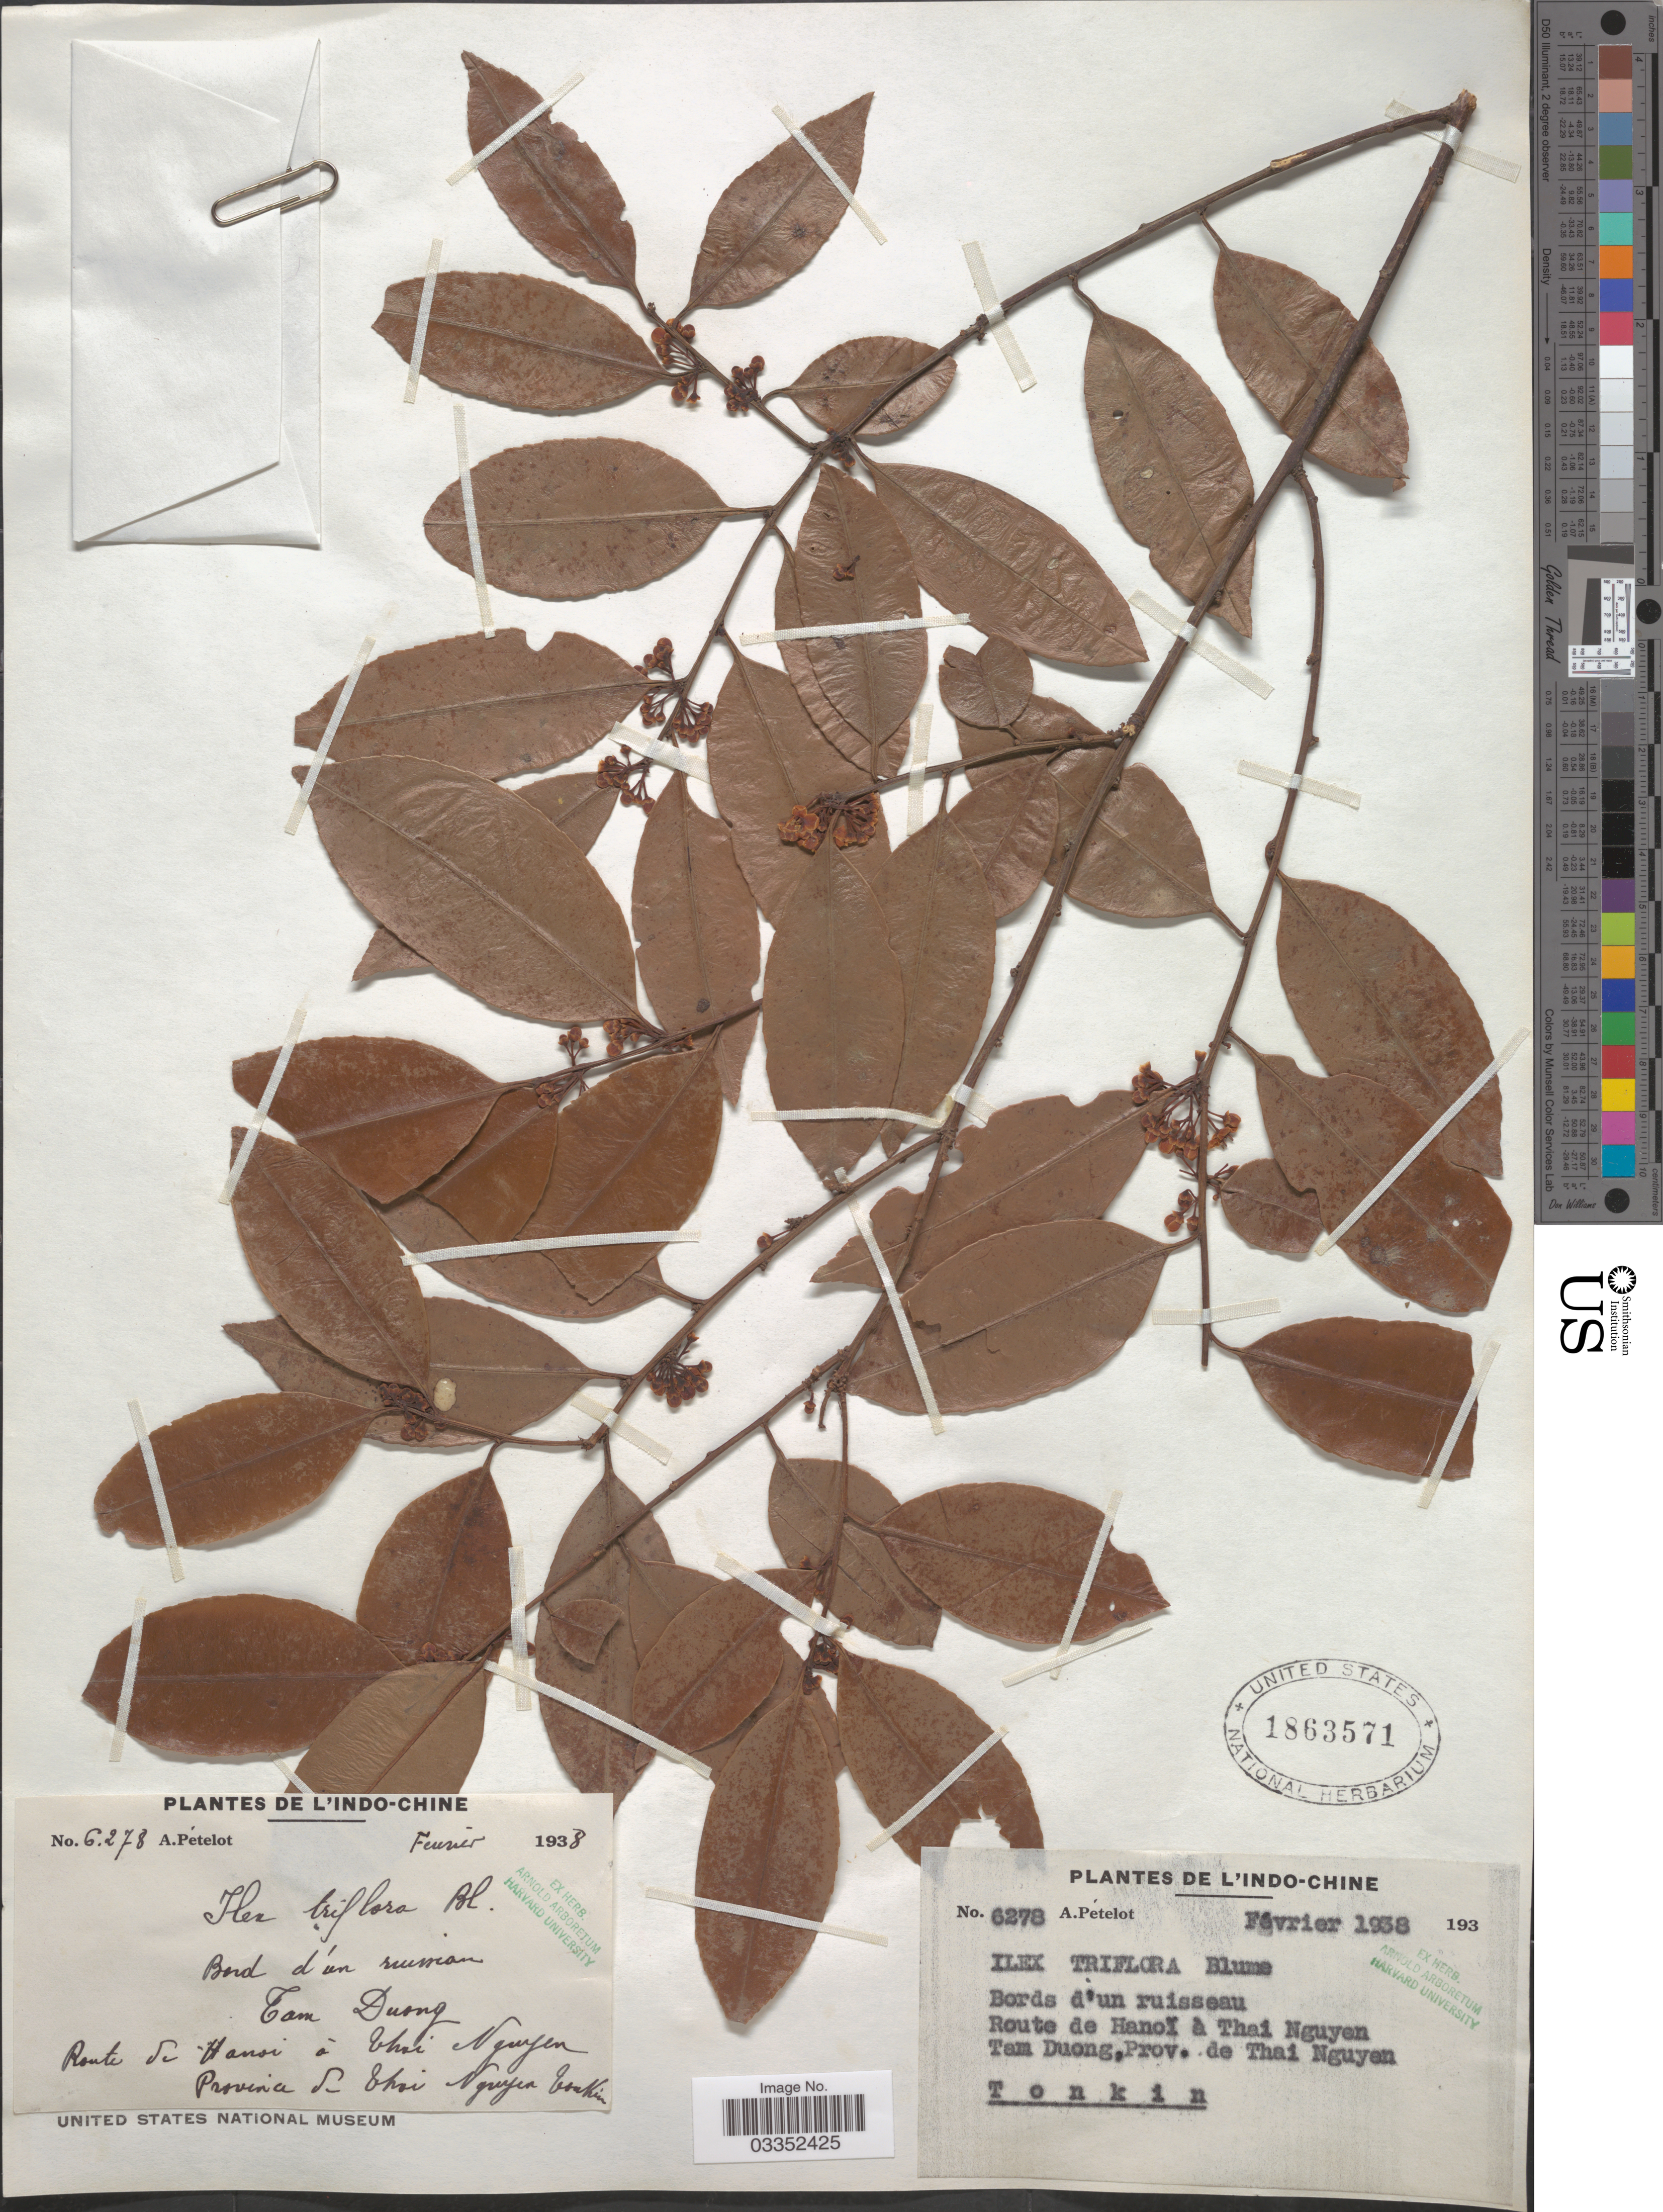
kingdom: Plantae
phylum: Tracheophyta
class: Magnoliopsida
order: Aquifoliales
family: Aquifoliaceae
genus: Ilex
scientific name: Ilex triflora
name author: Blume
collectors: A. Petelot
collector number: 6278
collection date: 1938-02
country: Vietnam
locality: De L'Indo-Chine, Bords d'un ruisseau, Route de Hanoï à Thai Nguyen, Tam Duong, Prov. de Thai Nguyen, Tonkin.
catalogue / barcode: US 1863571